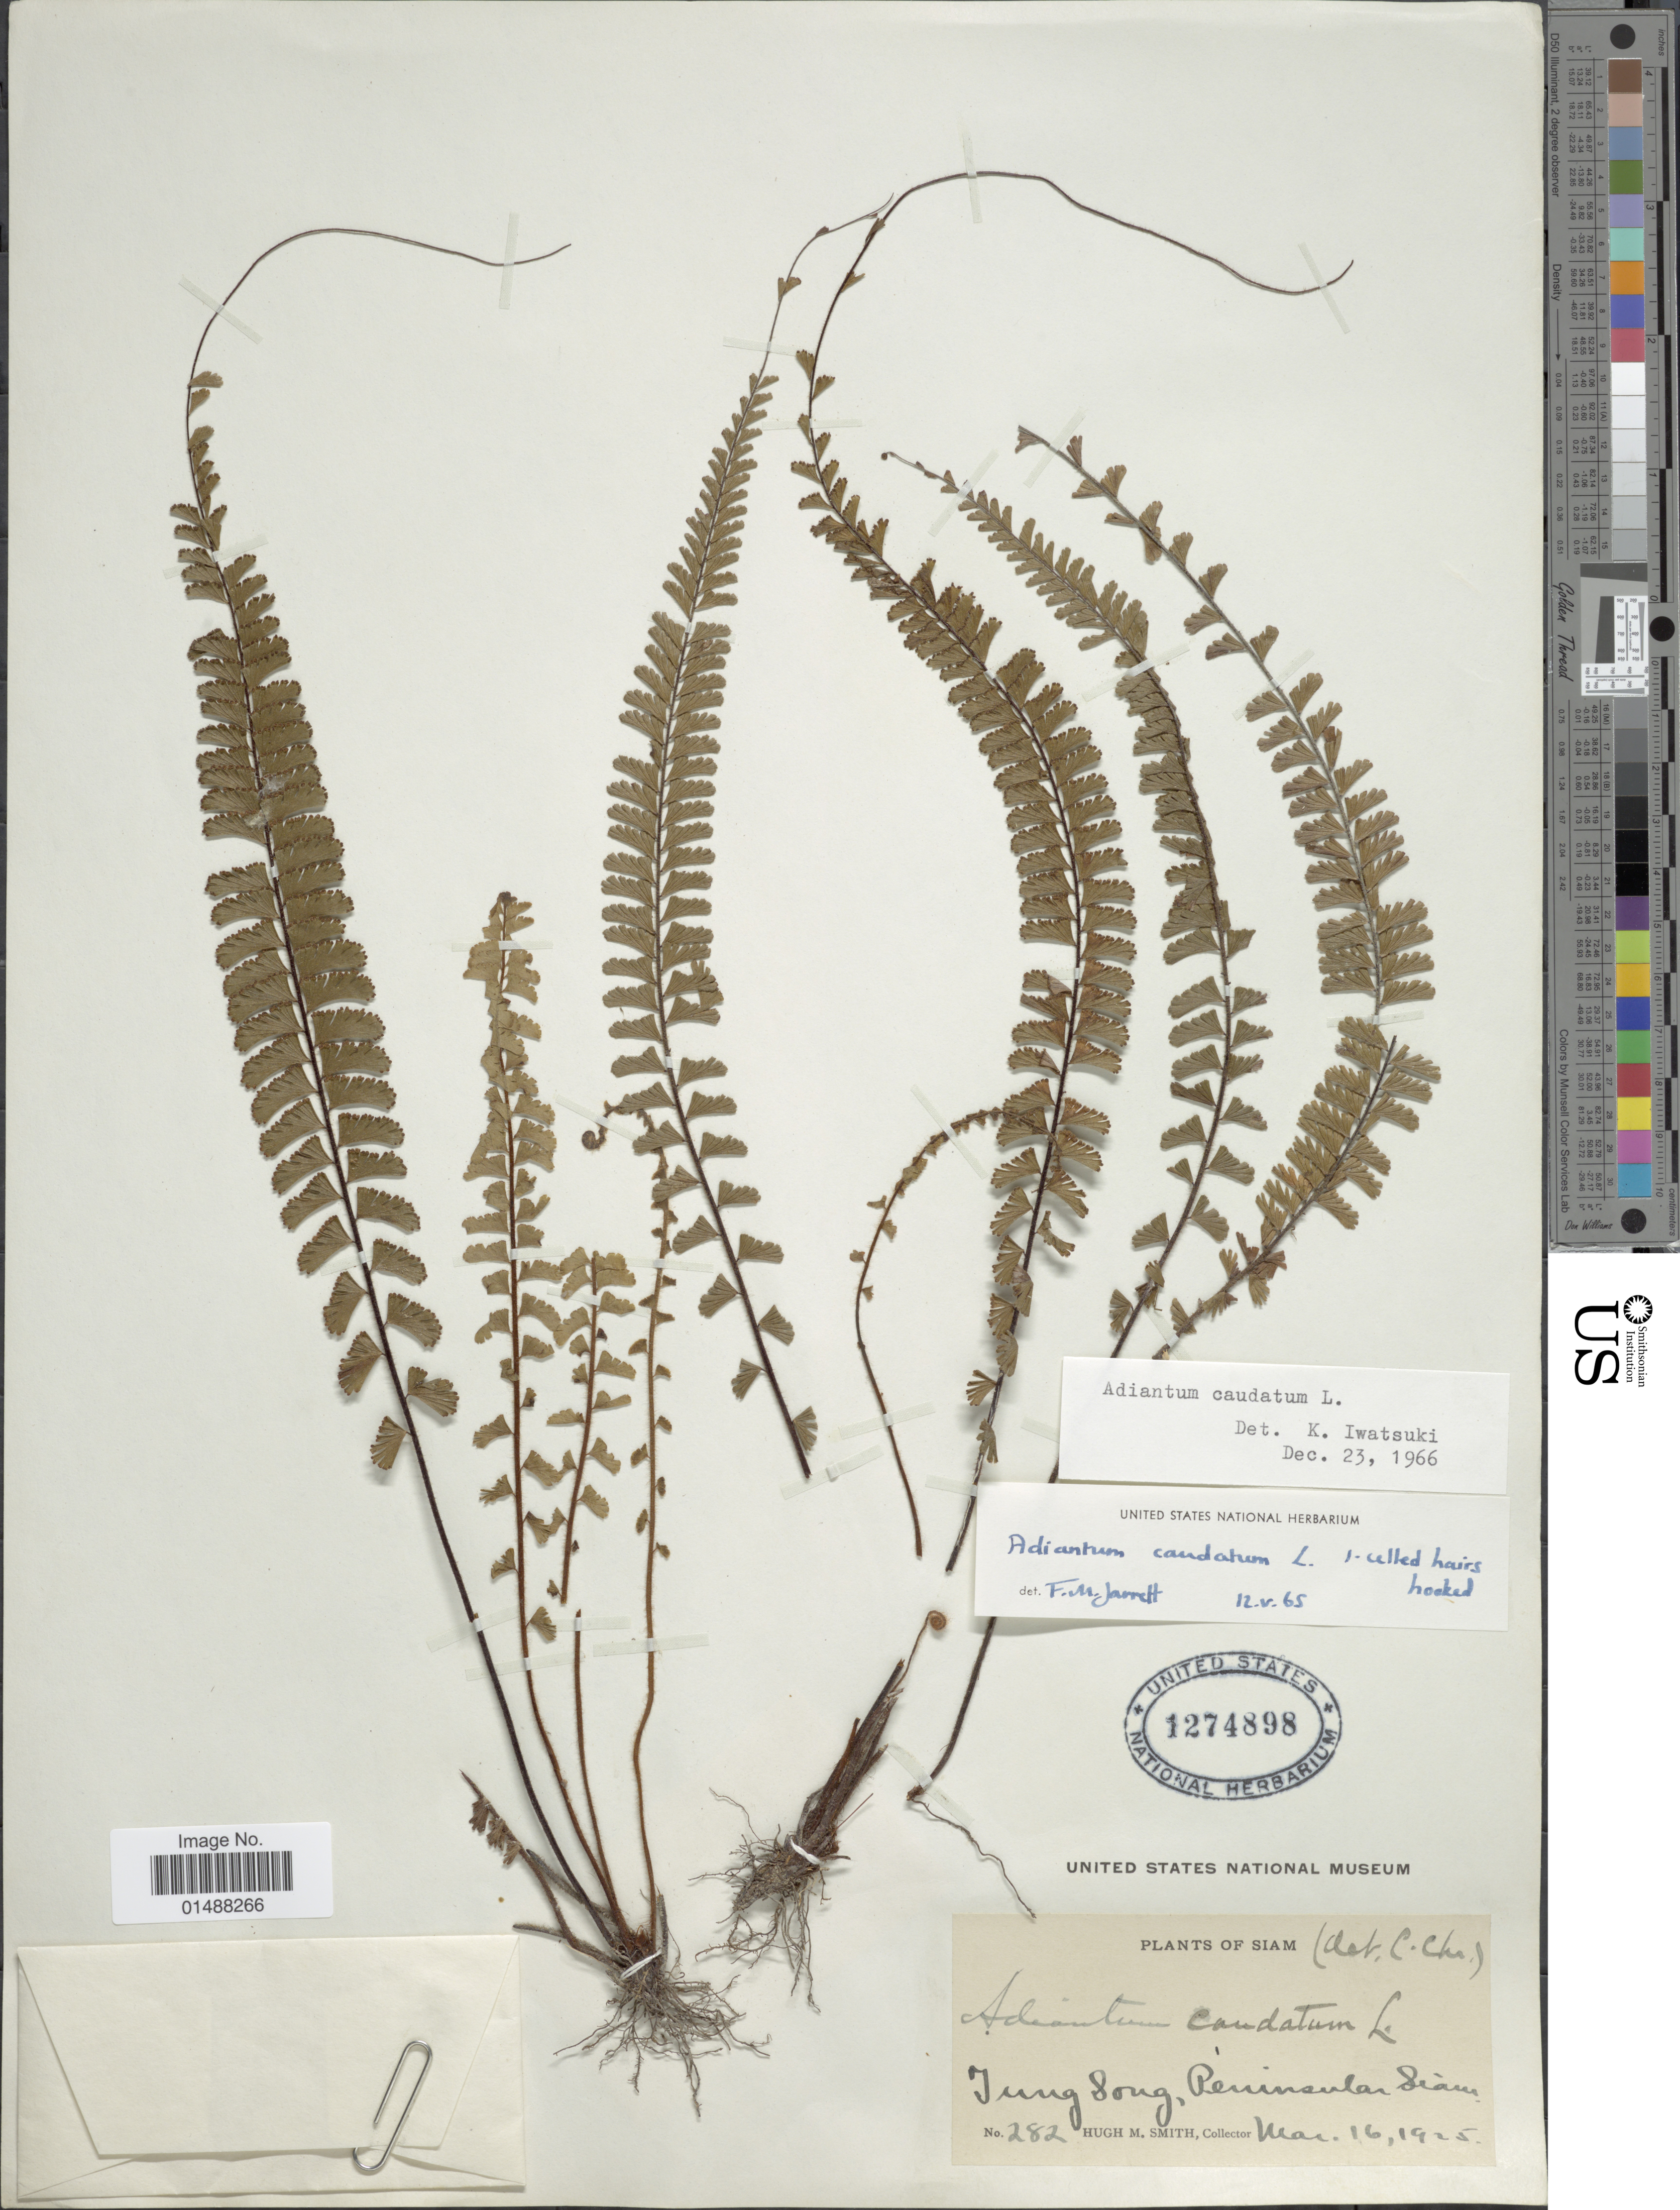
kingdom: Plantae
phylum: Tracheophyta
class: Polypodiopsida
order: Polypodiales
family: Pteridaceae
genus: Adiantum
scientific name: Adiantum caudatum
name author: L.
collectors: H. M. Smith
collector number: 282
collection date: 1925-03-16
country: Thailand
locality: Siam. Tung Song, Peninsular Siam.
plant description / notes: Corrected "Jung Song, Peninsula Siam" to "Siam. Tung Song, Peninsular Siam."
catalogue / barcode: US 1274898